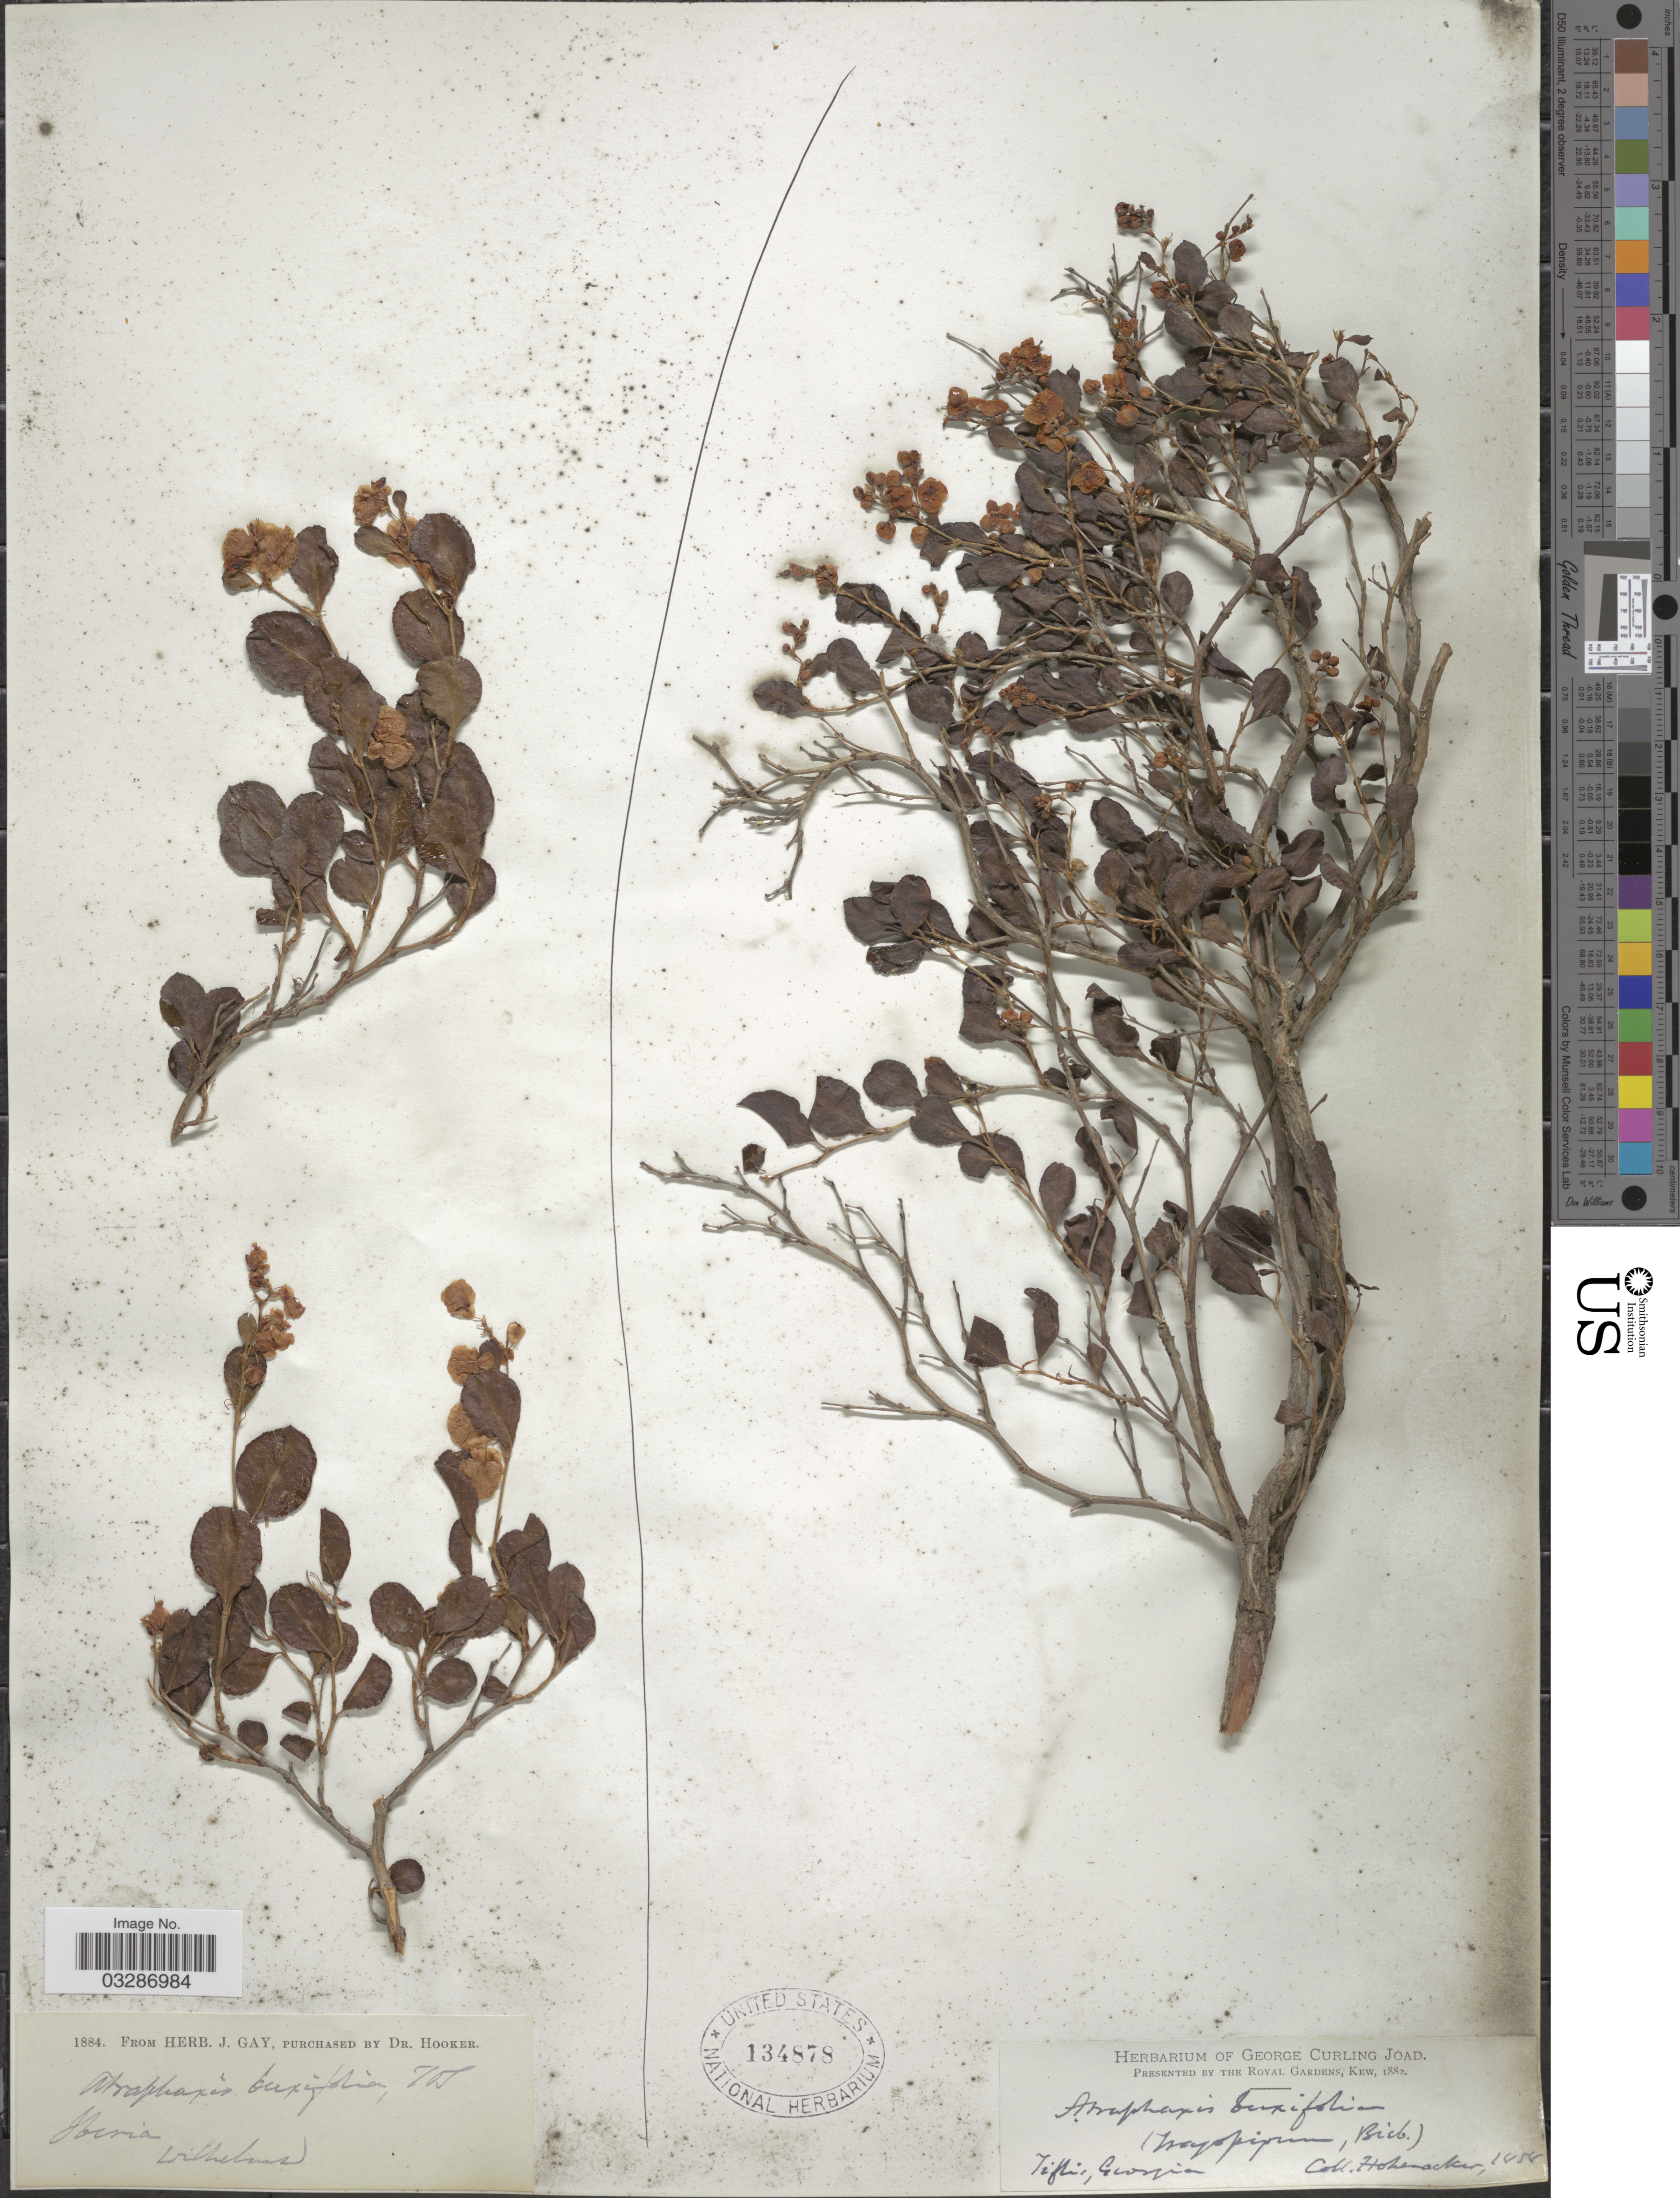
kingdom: Plantae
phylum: Tracheophyta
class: Magnoliopsida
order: Caryophyllales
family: Polygonaceae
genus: Atraphaxis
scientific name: Atraphaxis buxifolia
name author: Jaub. & Spach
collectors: Hohenacker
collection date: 1854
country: Georgia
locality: Tbilisi. Georgia.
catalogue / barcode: US 134878-2